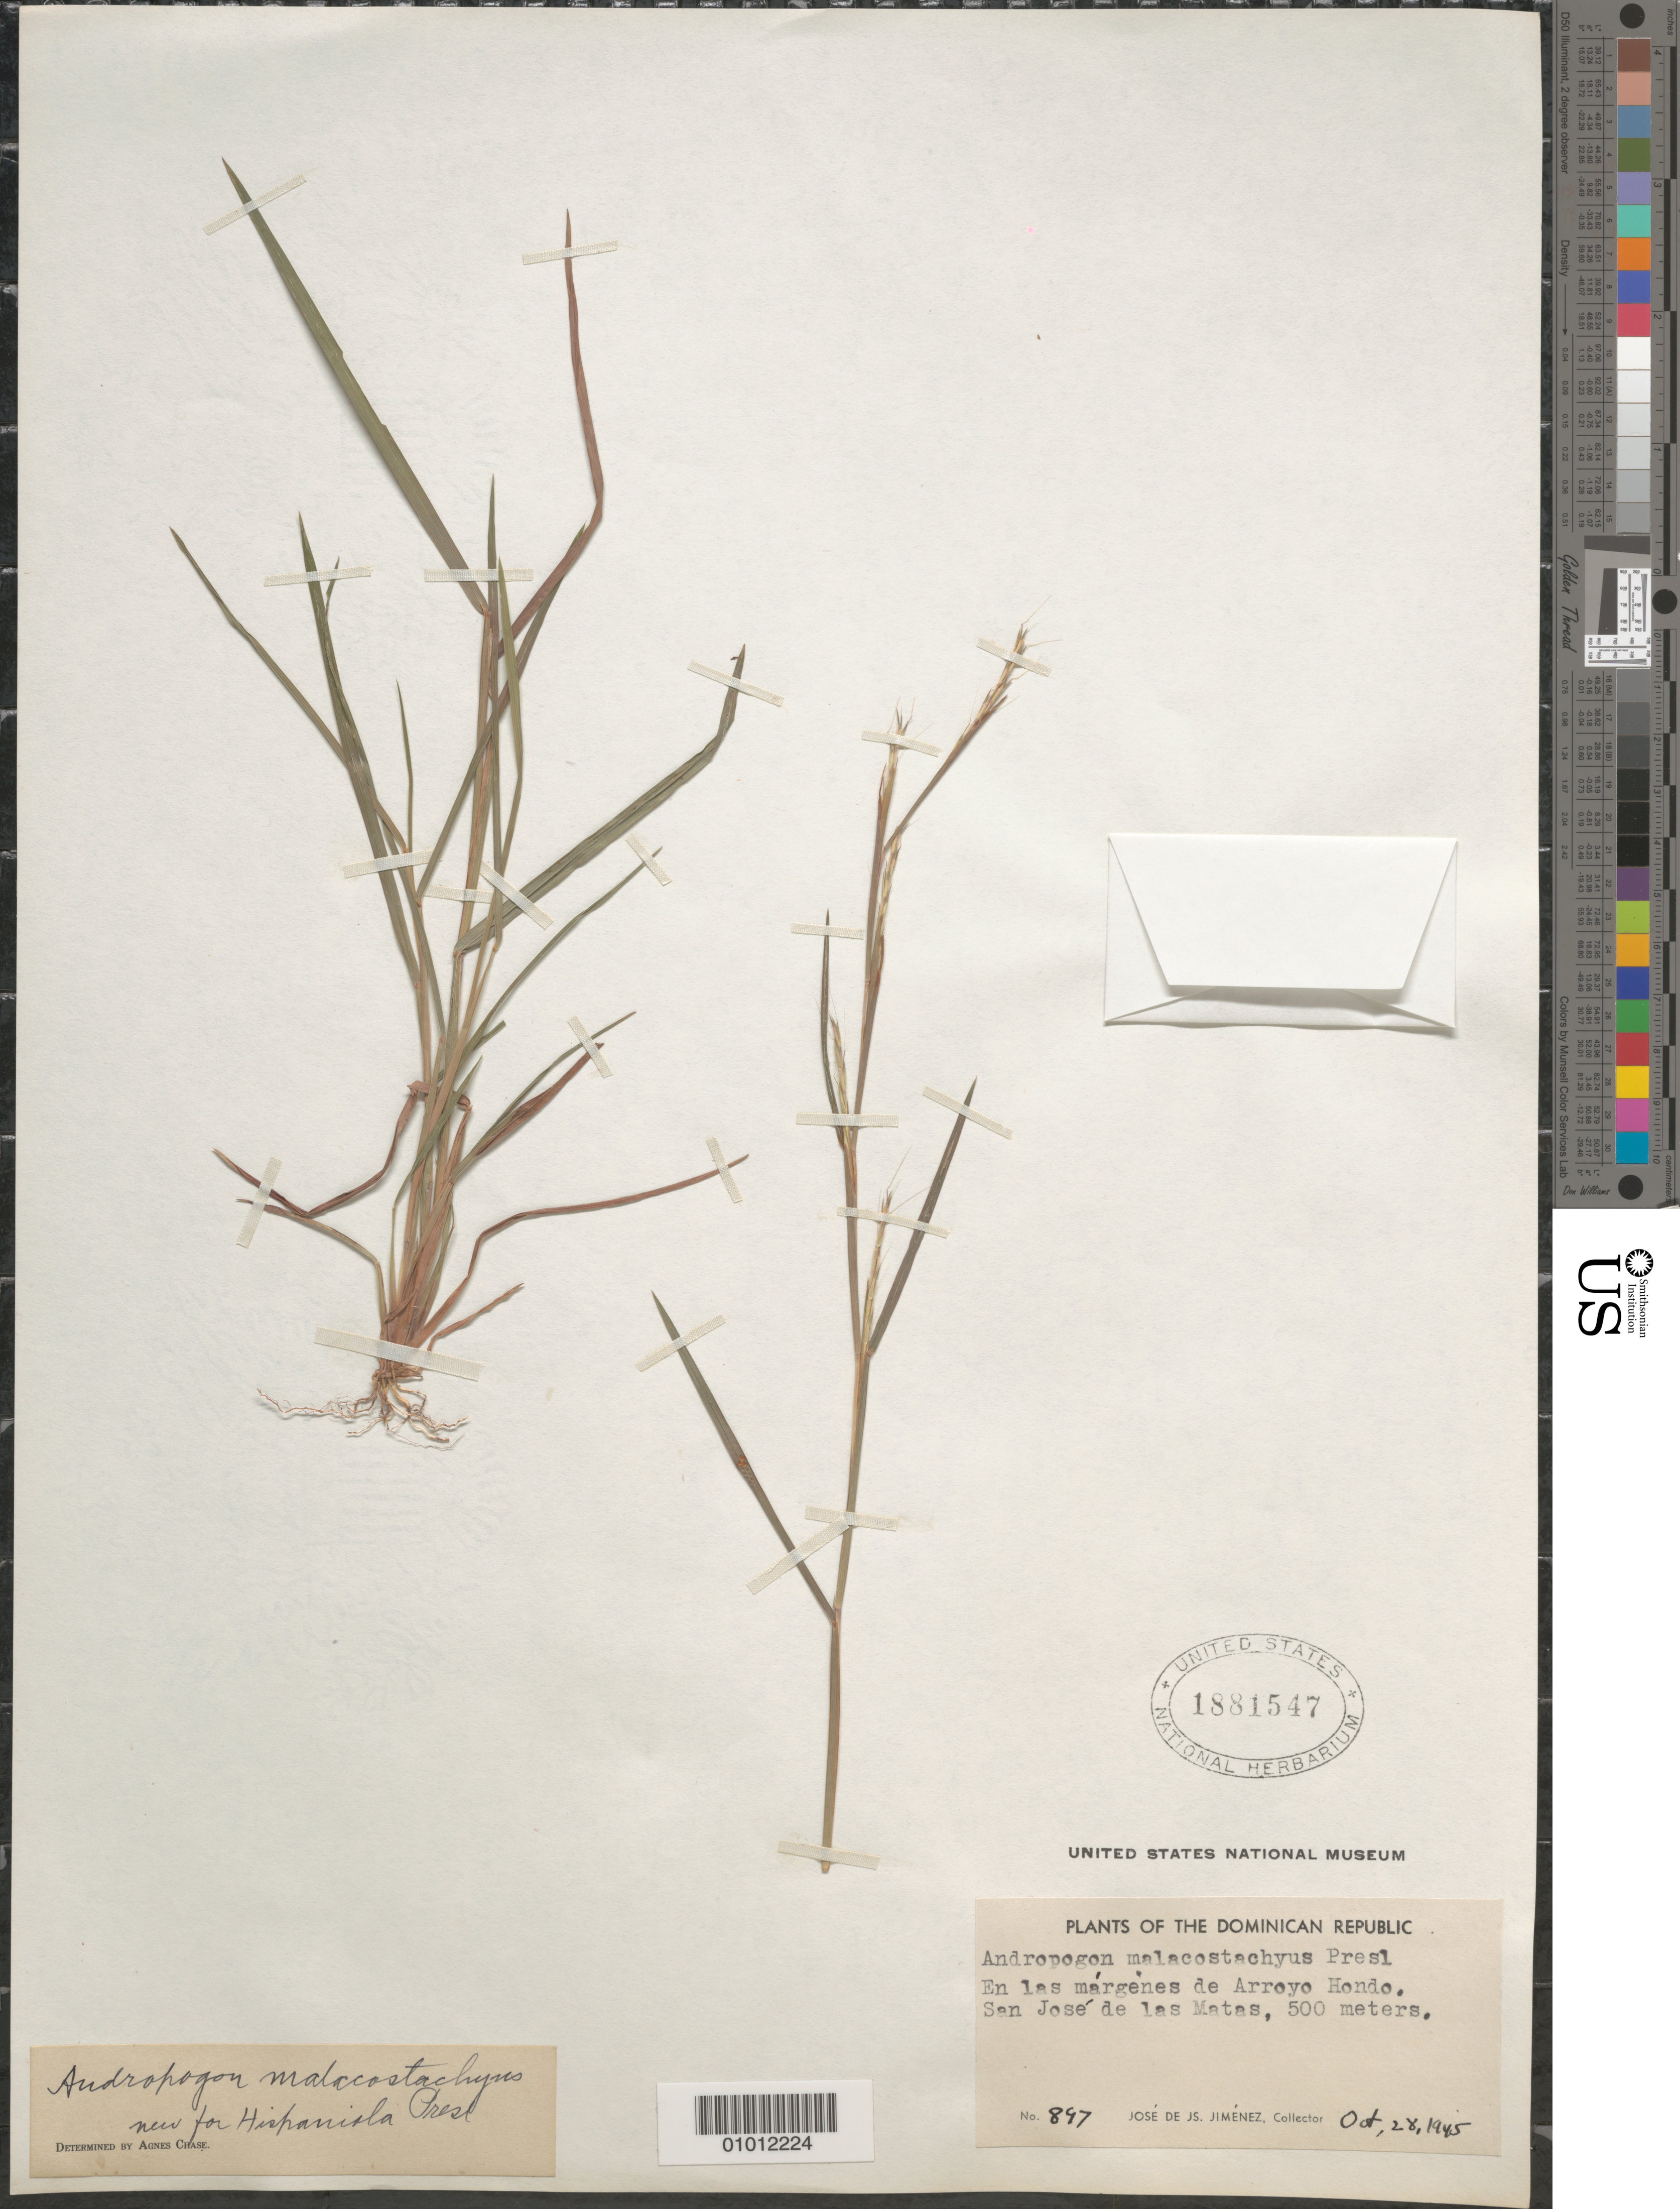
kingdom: Plantae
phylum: Tracheophyta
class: Liliopsida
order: Poales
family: Poaceae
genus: Schizachyrium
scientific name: Schizachyrium malacostachyum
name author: (J. Presl) Nash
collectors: J. J. Jiménez Almonte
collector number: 897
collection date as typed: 28 Oct 1945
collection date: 1945-10-28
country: Dominican Republic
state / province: Santiago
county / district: San José de las Matas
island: Hispaniola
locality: On the margins of Arroyo Hondo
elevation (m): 500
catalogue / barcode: US 1881547